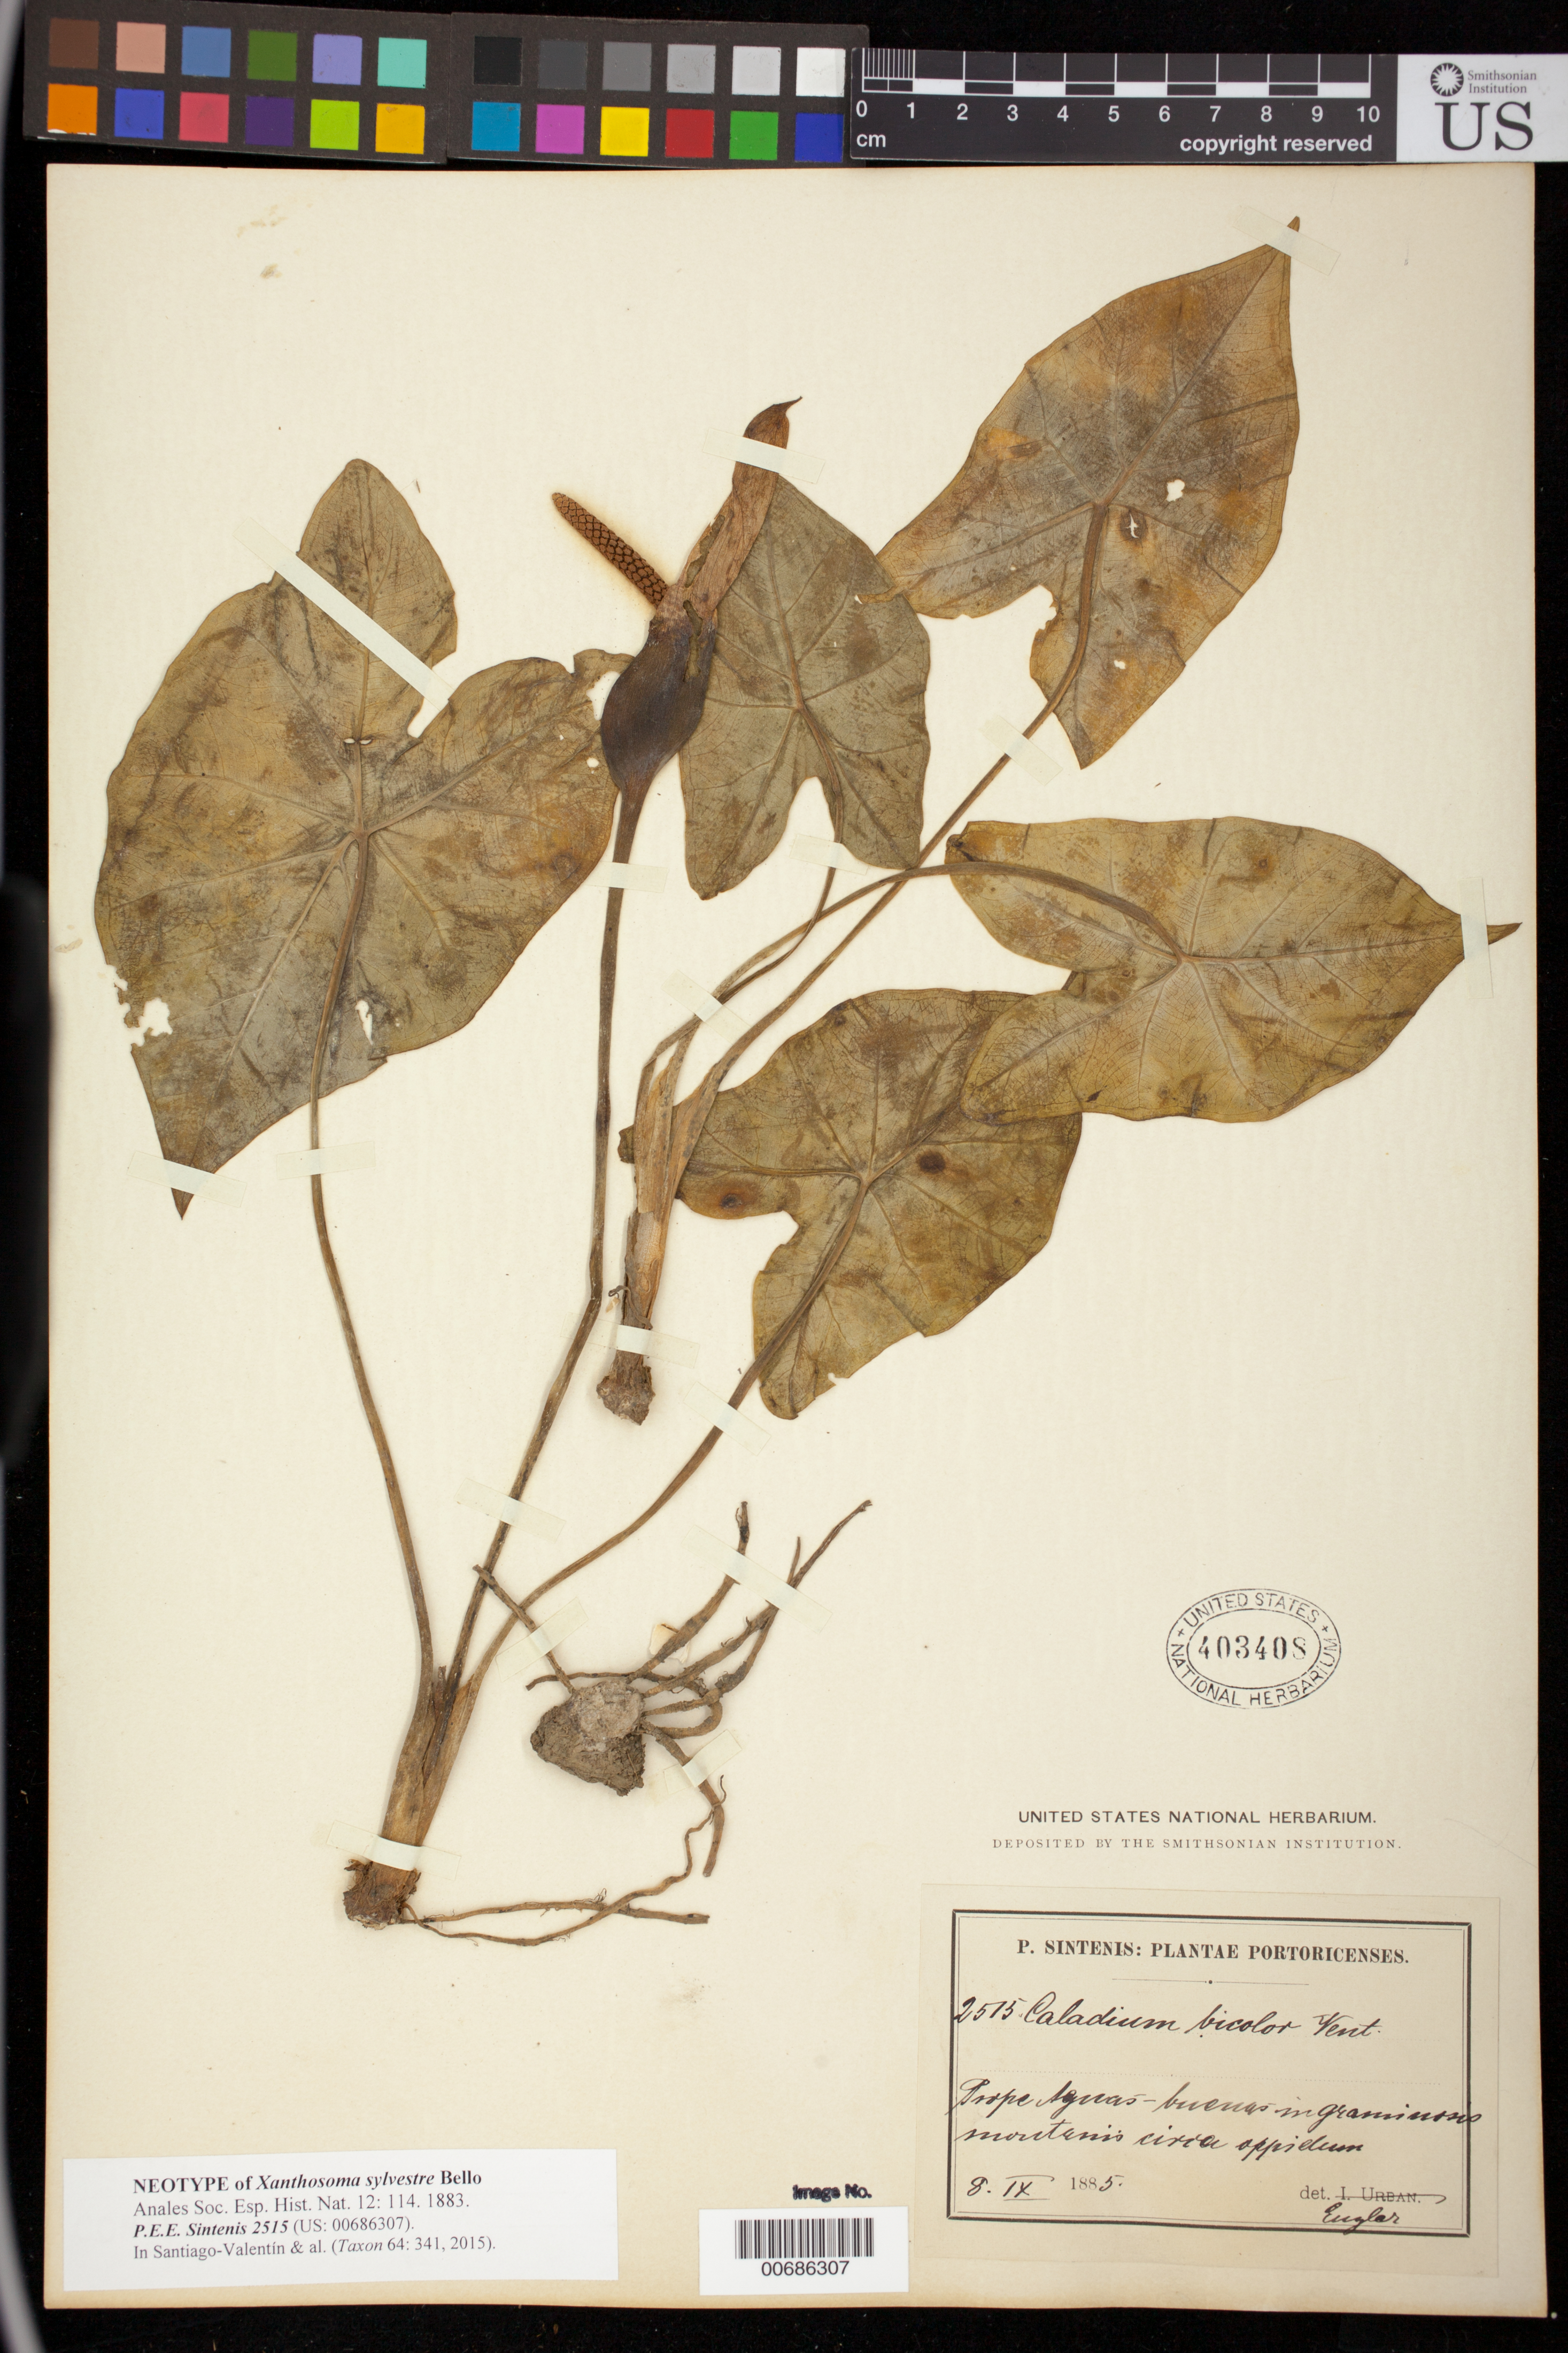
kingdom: Plantae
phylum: Tracheophyta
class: Liliopsida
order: Alismatales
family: Araceae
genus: Xanthosoma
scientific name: Xanthosoma sylvestre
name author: Bello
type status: Neotype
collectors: P. Sintenis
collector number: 2515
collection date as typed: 8. IX 1885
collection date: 1885-09-08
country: Puerto Rico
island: Greater Antilles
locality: Prope Aguas-buenas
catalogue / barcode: US 403408